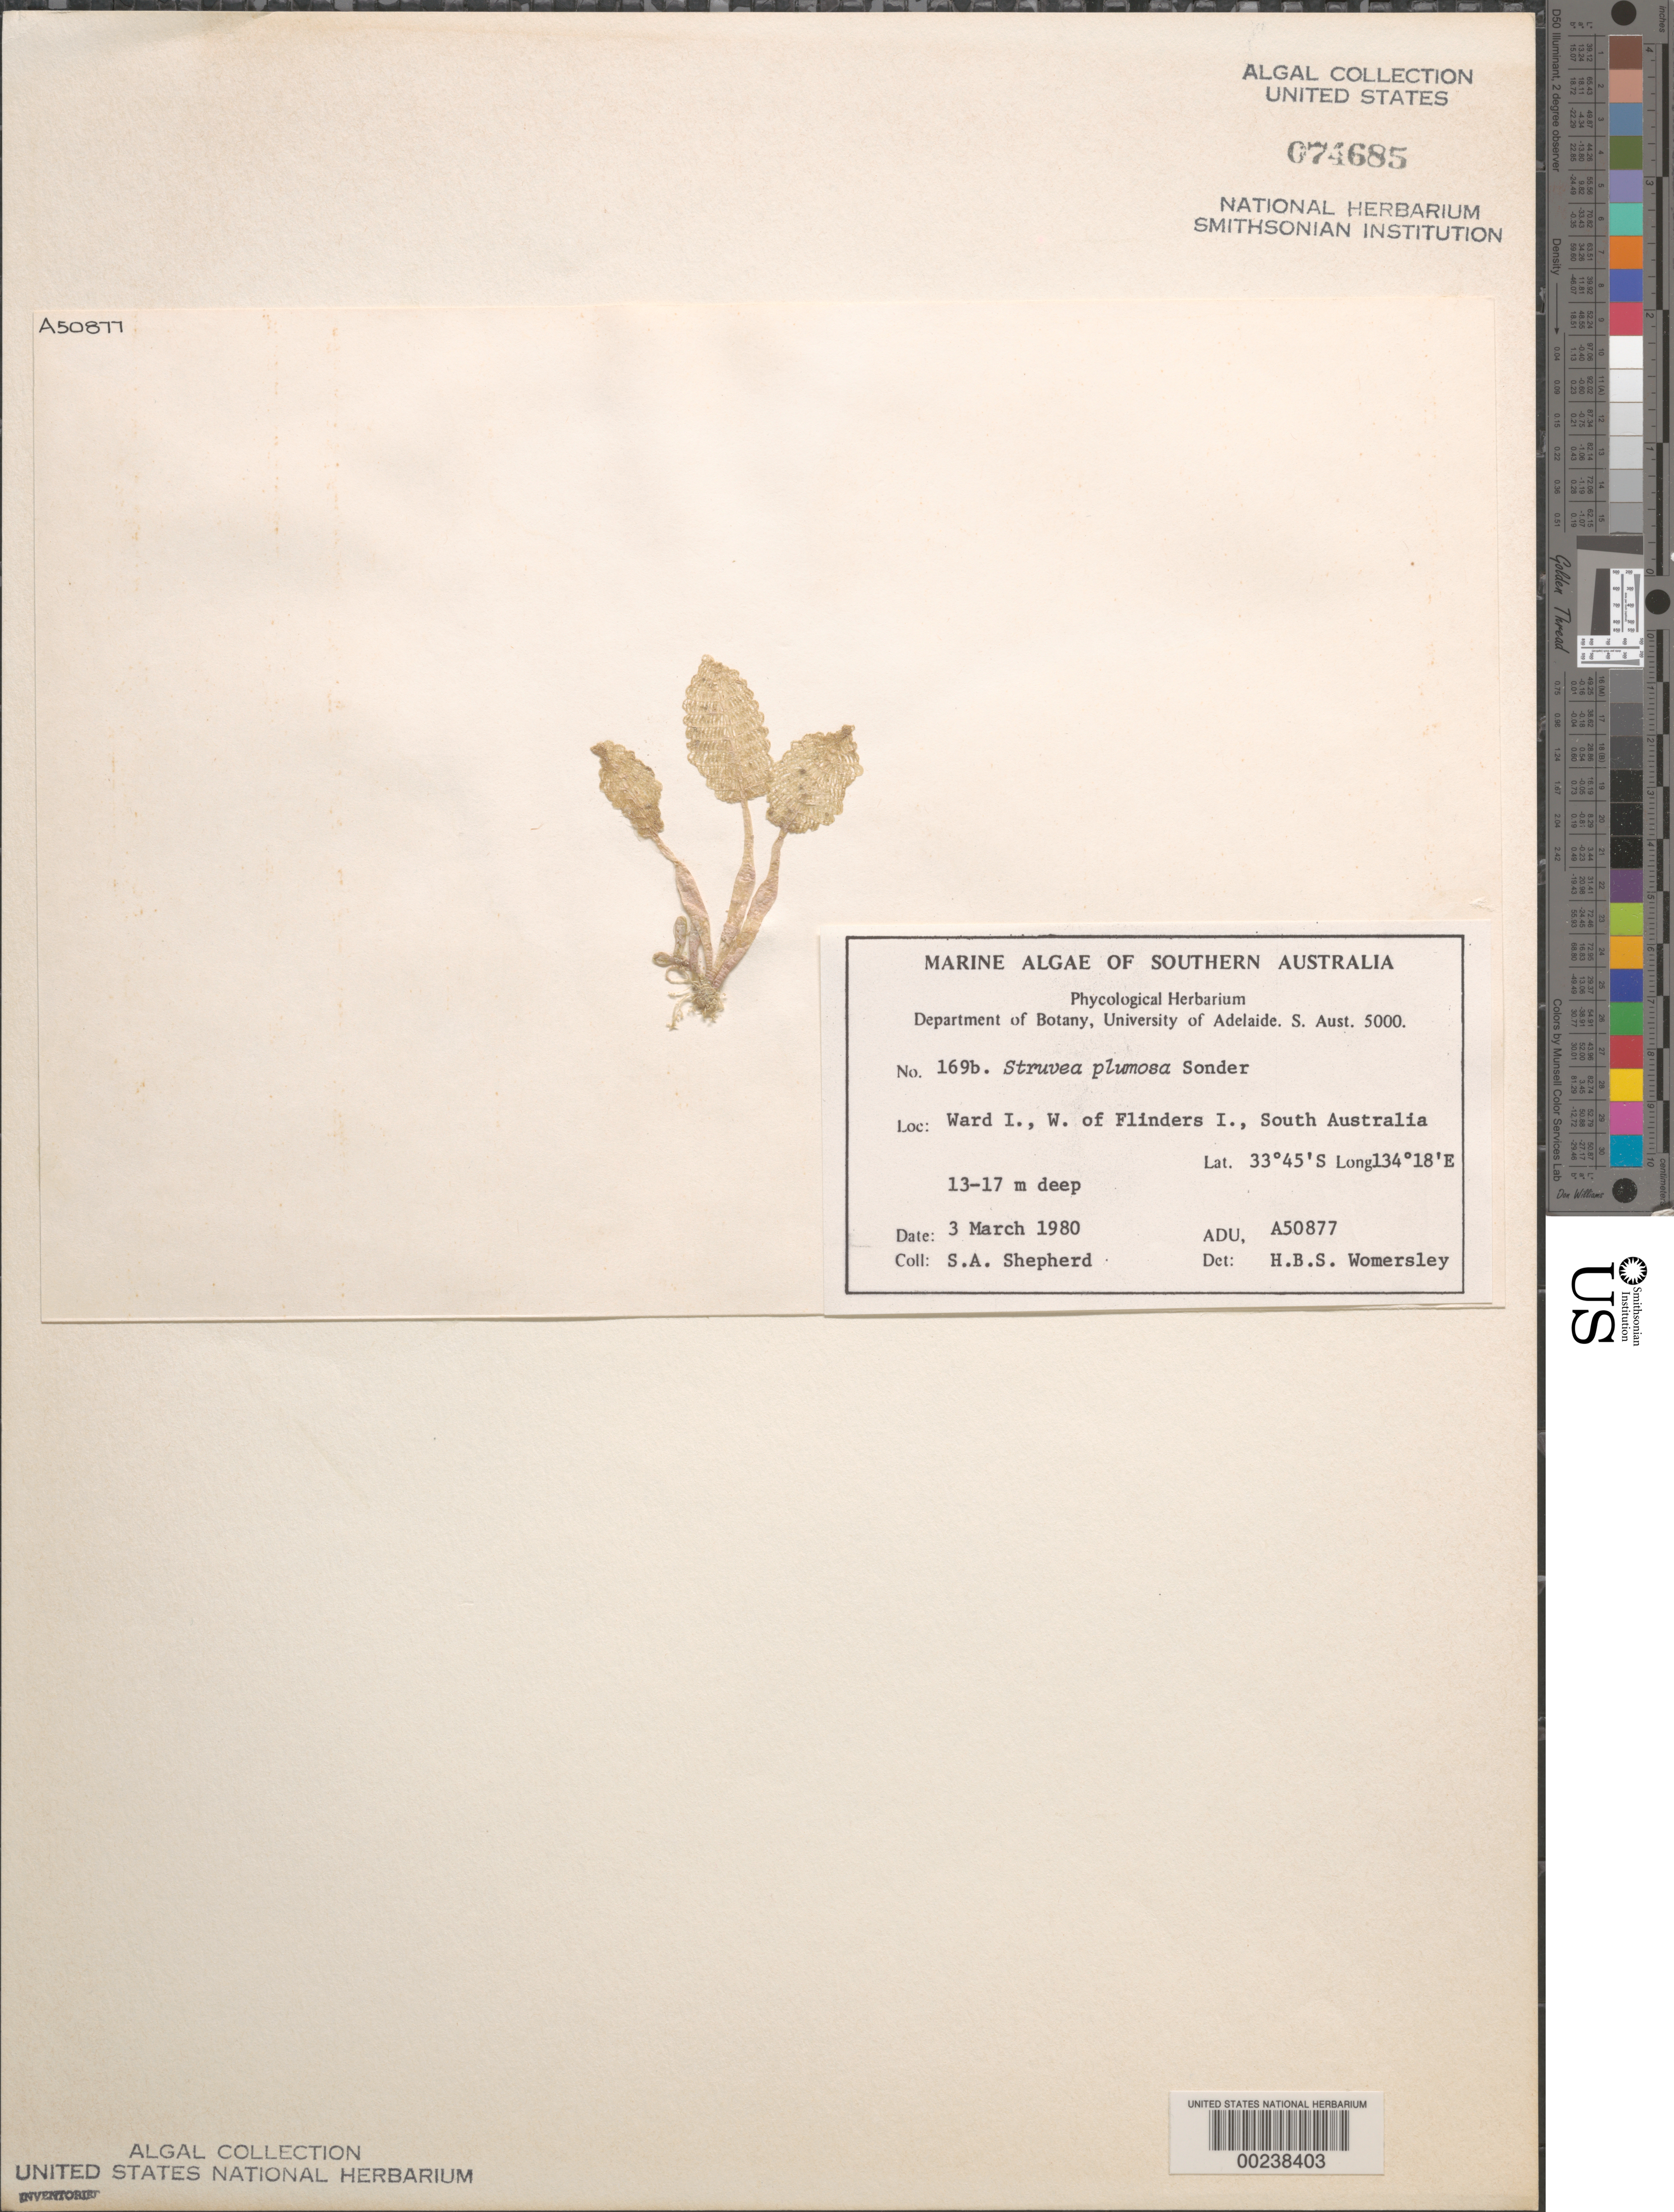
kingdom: Plantae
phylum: Chlorophyta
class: Ulvophyceae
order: Siphonocladales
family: Boodleaceae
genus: Struvea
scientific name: Struvea plumosa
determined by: Womersley, H. B. S.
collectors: S. Shepherd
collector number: ADU A50877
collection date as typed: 03 Mar 1980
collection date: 1980-03-03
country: Australia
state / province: South Australia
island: Ward Island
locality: West of Flinders Island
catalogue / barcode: US 74685